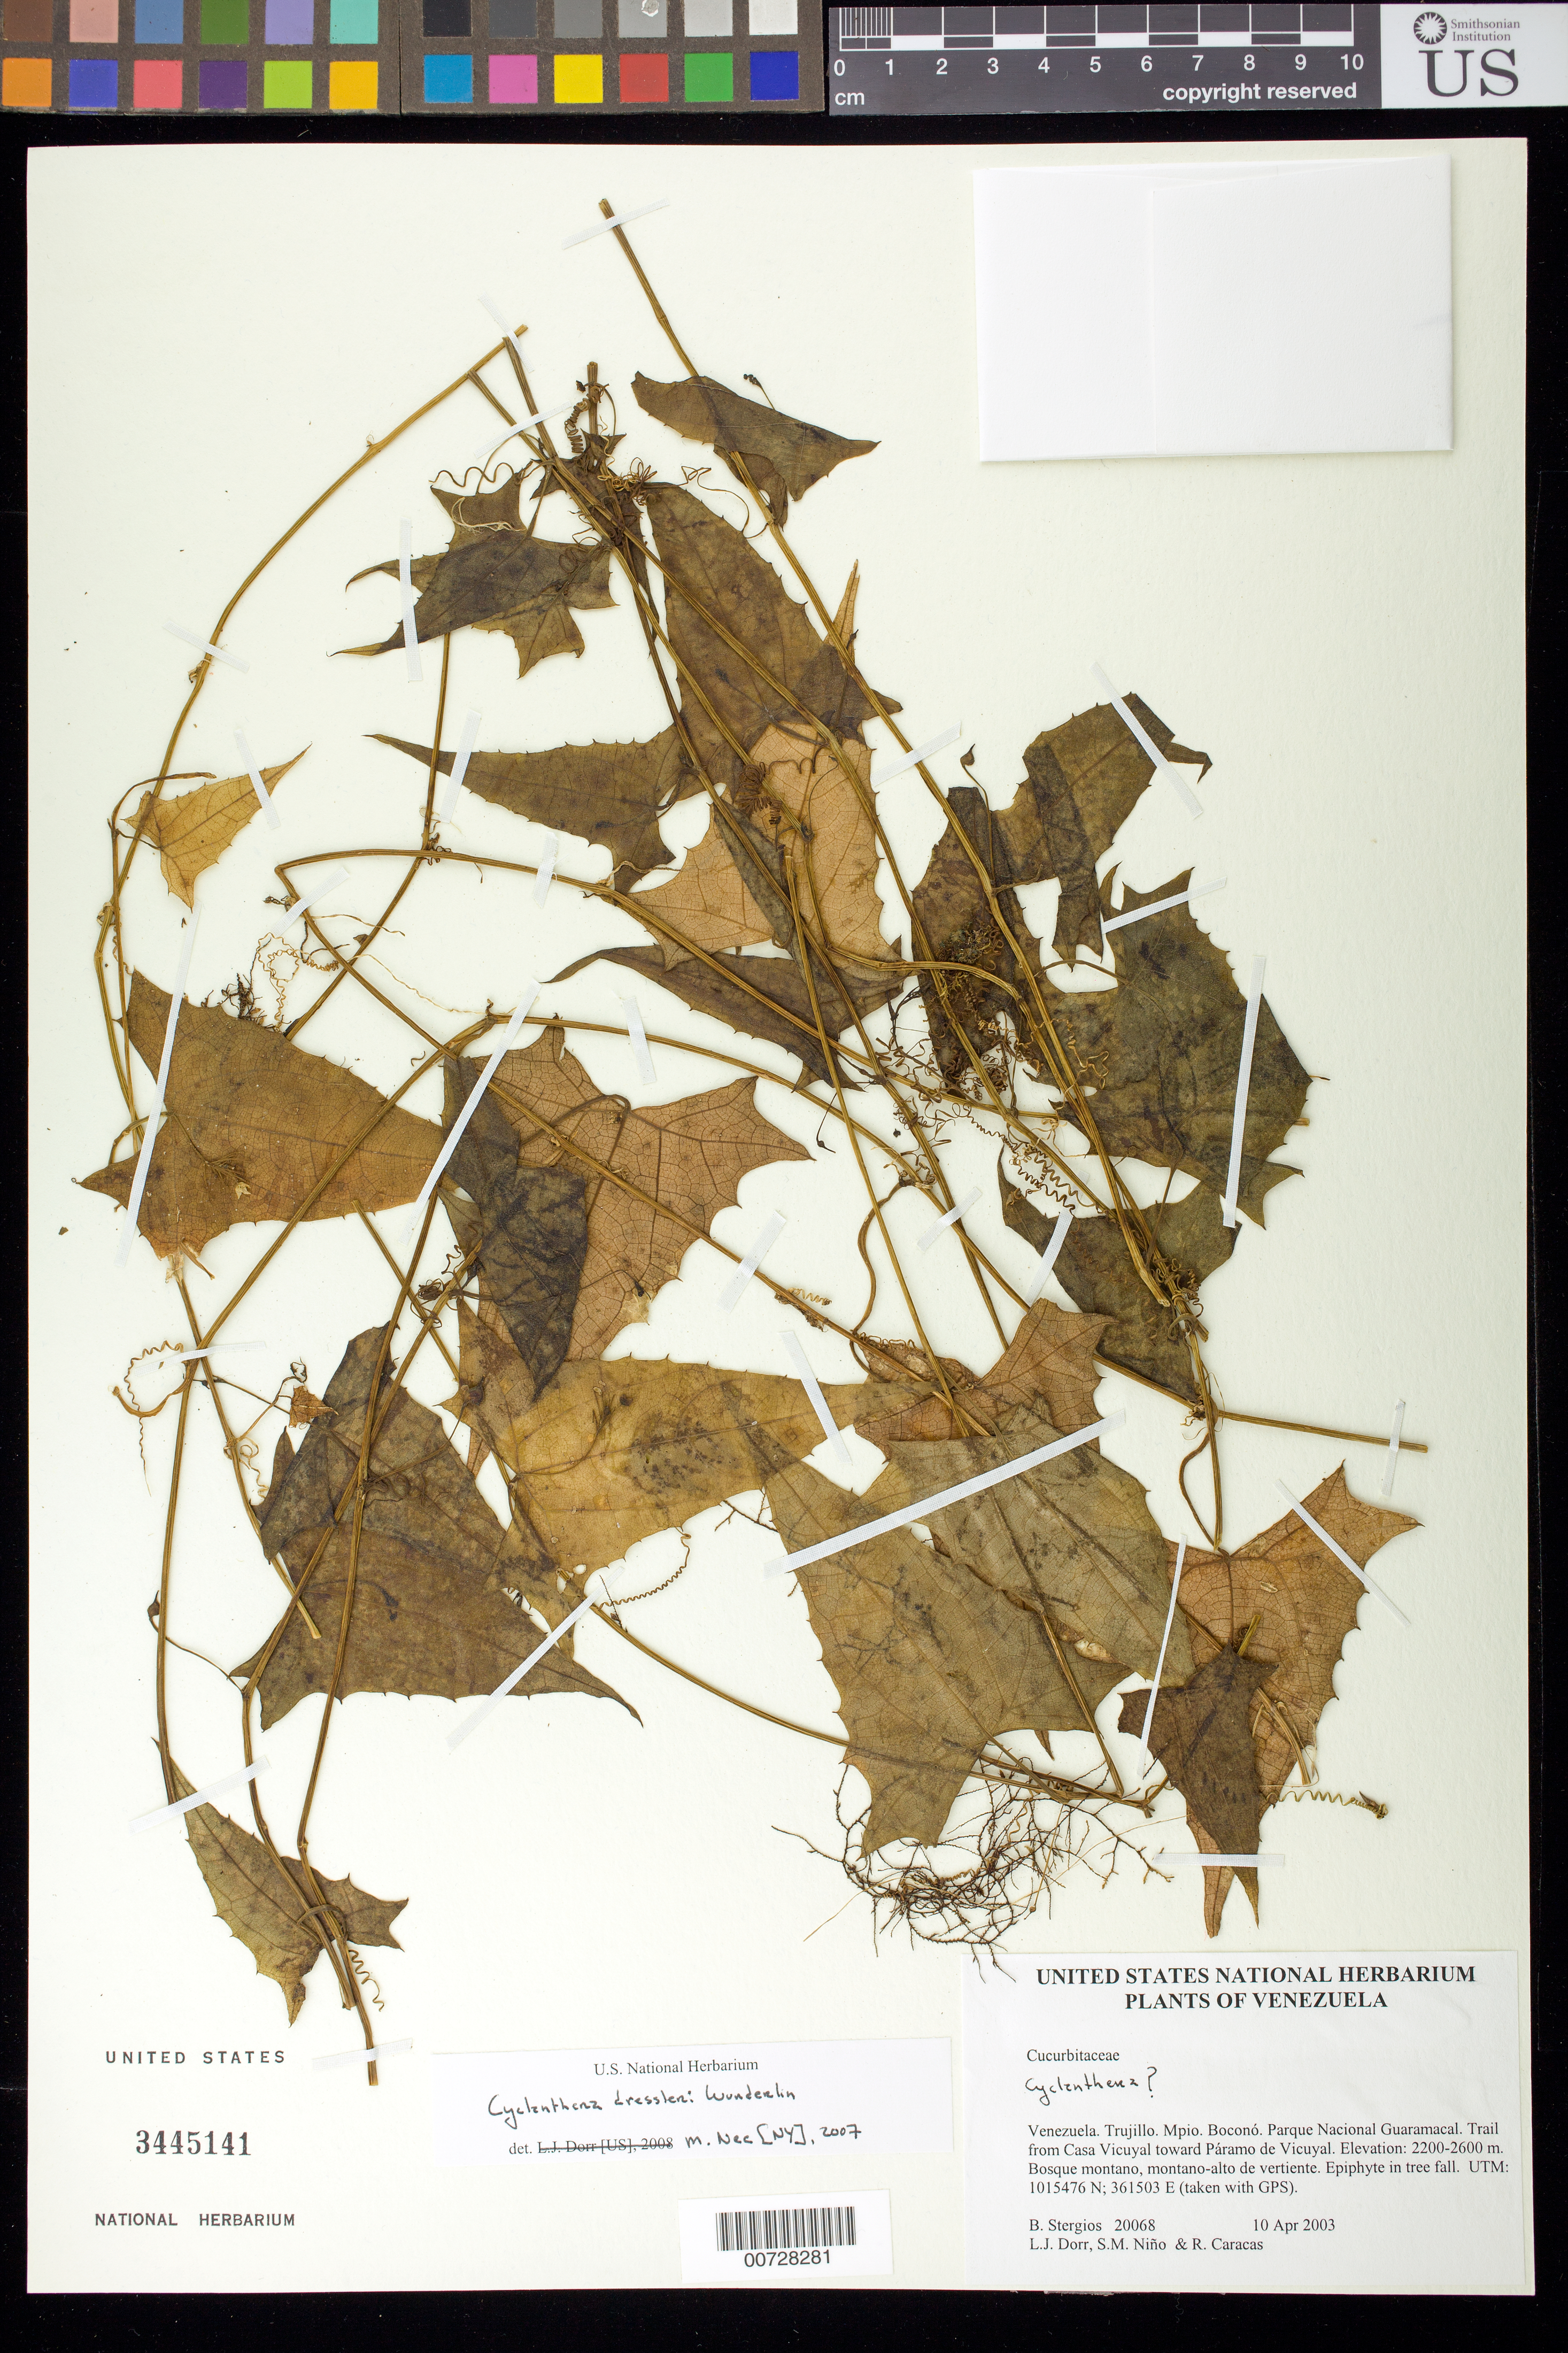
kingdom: Plantae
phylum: Tracheophyta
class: Magnoliopsida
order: Cucurbitales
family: Cucurbitaceae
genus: Cyclanthera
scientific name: Cyclanthera dressleri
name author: Wunderlin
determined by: Nee, Michael H.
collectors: B. G. Stergios, L. J. Dorr, S. M. Niño & R. Caracas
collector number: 20068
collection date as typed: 10 Apr 2003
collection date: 2003-04-10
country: Venezuela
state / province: Trujillo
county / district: Boconó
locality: Parque Nacional Guaramacal. Trail from Casa Vicuyal toward Páramo de Vicuyal.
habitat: Bosque montano, montano-alto de vertiente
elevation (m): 2200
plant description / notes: NY, PORT, US, VEN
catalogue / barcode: US 3445141